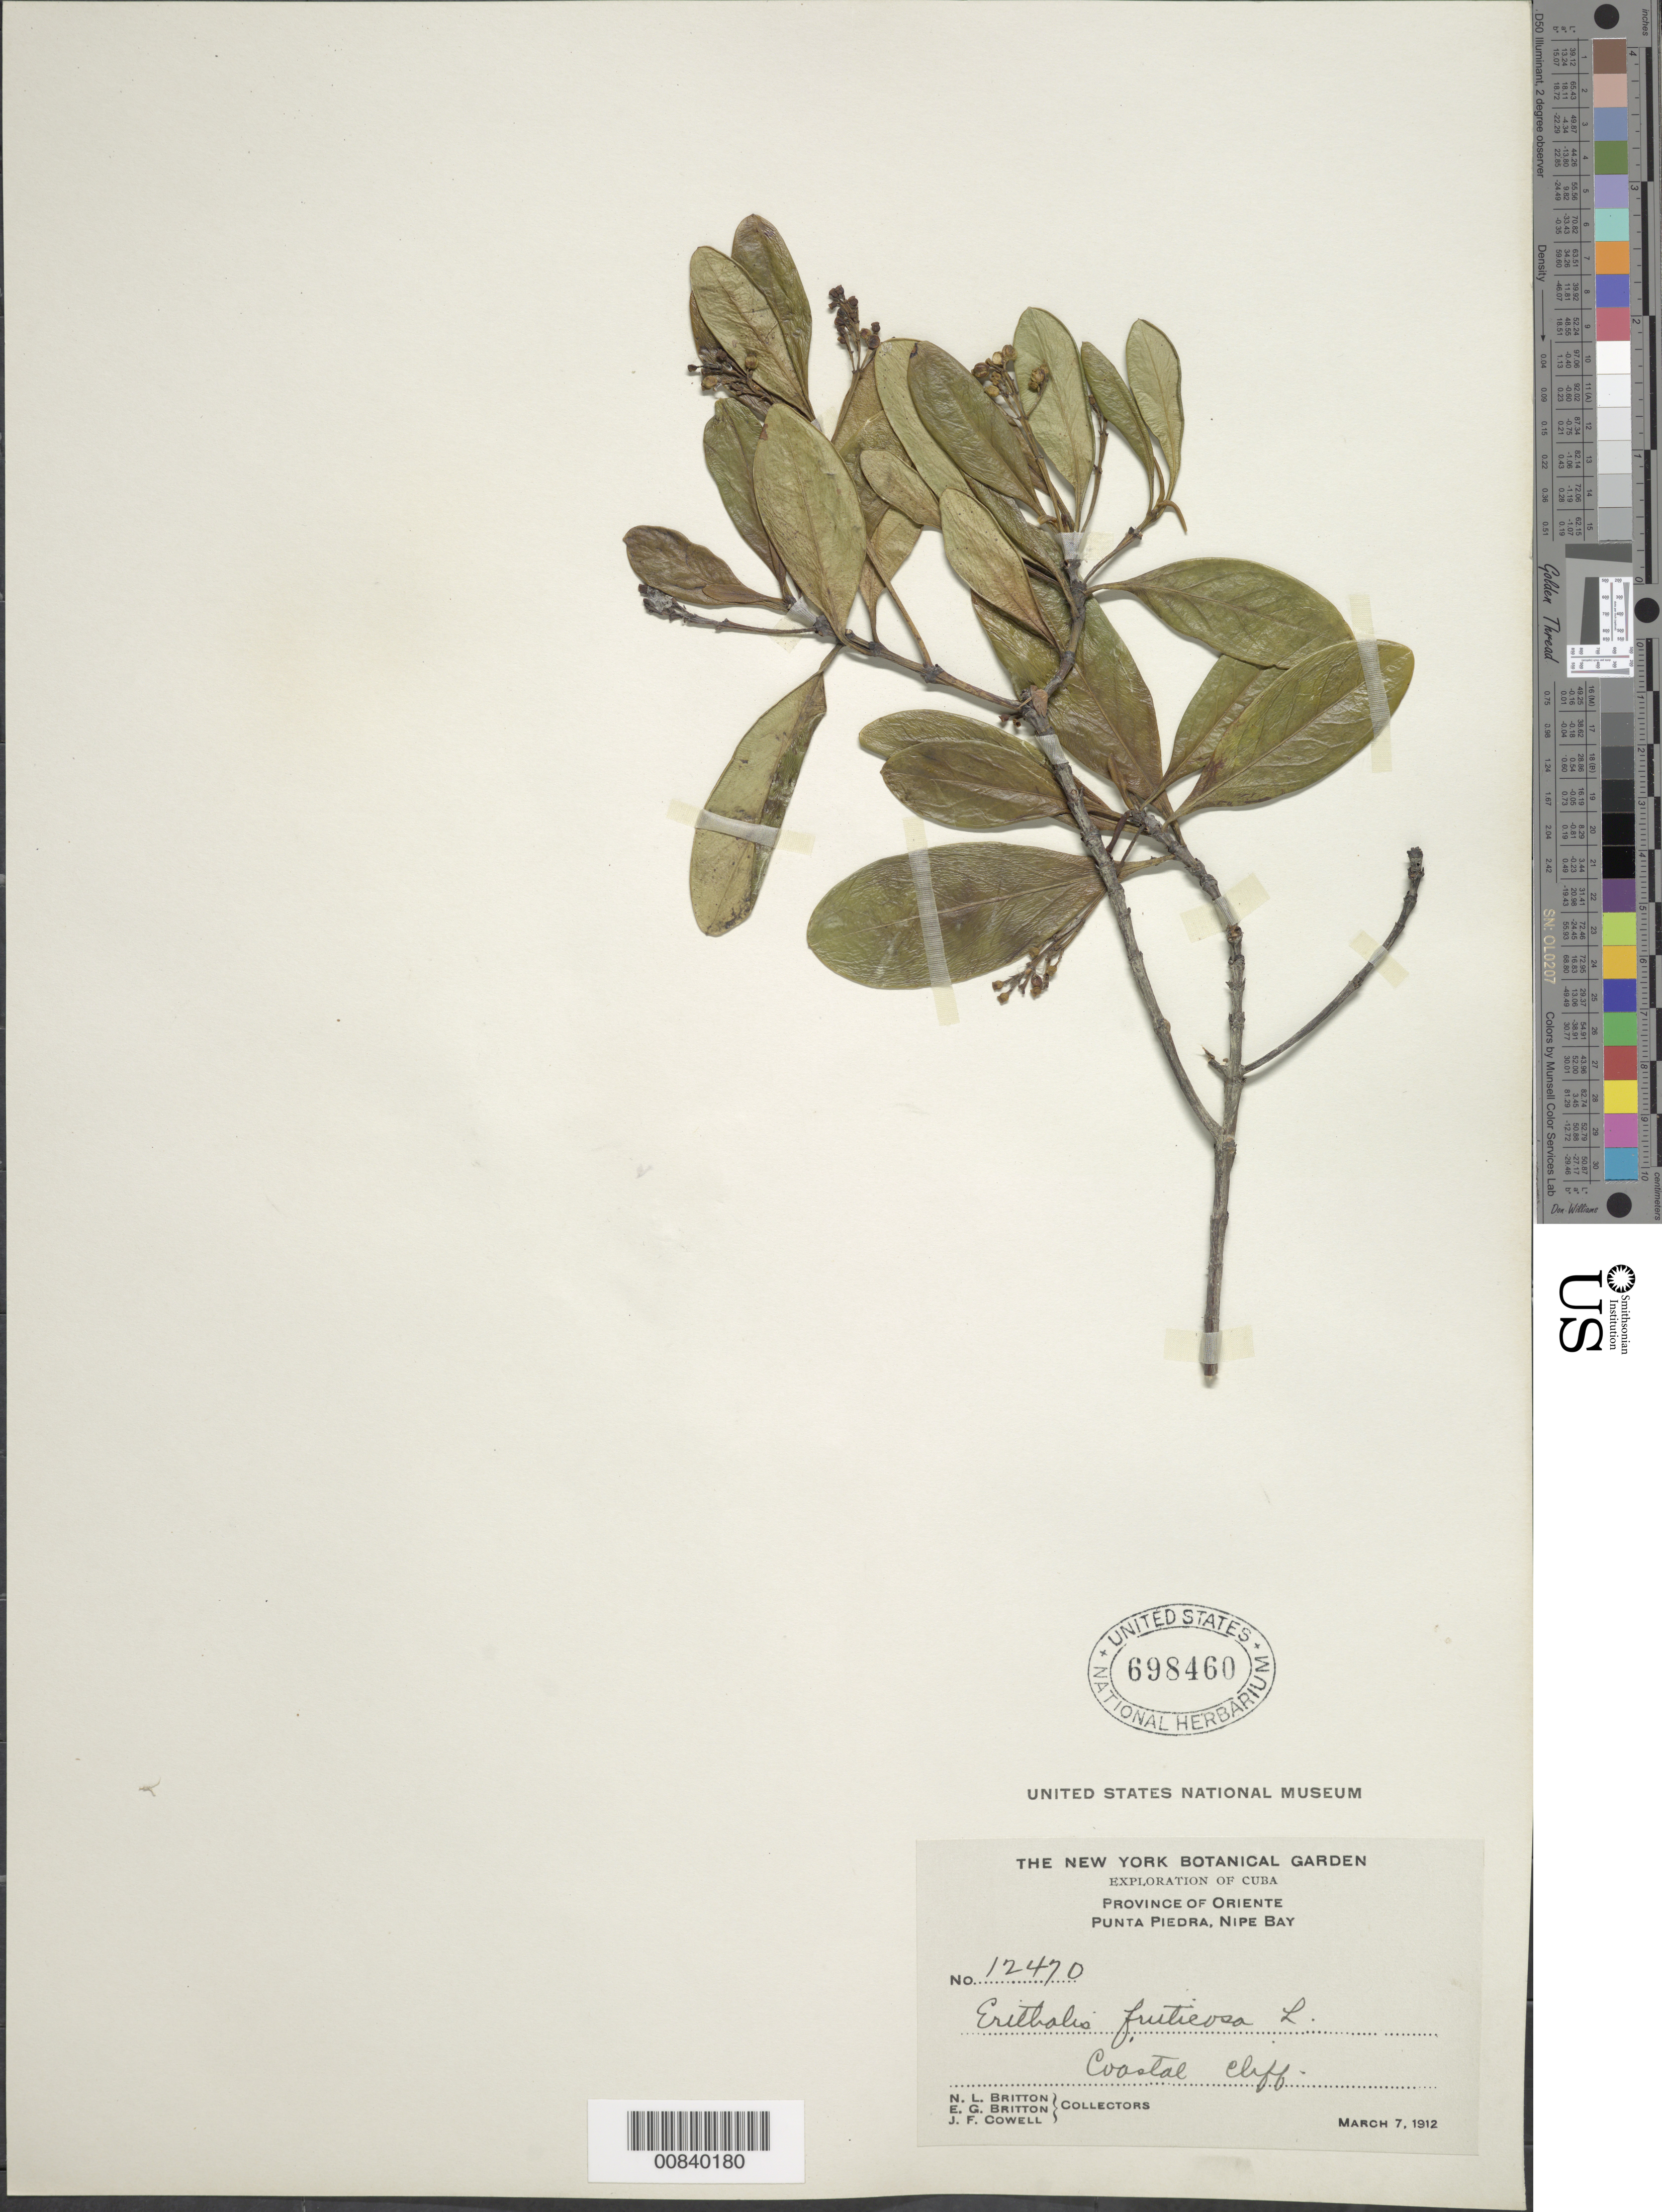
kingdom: Plantae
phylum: Tracheophyta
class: Magnoliopsida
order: Gentianales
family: Rubiaceae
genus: Erithalis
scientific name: Erithalis fruticosa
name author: L.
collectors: N. Britton, E. G. Britton & J. F. Cowell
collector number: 12470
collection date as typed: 07 Mar 1912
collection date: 1912-03-07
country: Cuba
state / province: Oriente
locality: Punta Piedra, Nipe Bay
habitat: Coastal cliff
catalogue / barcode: US 698460